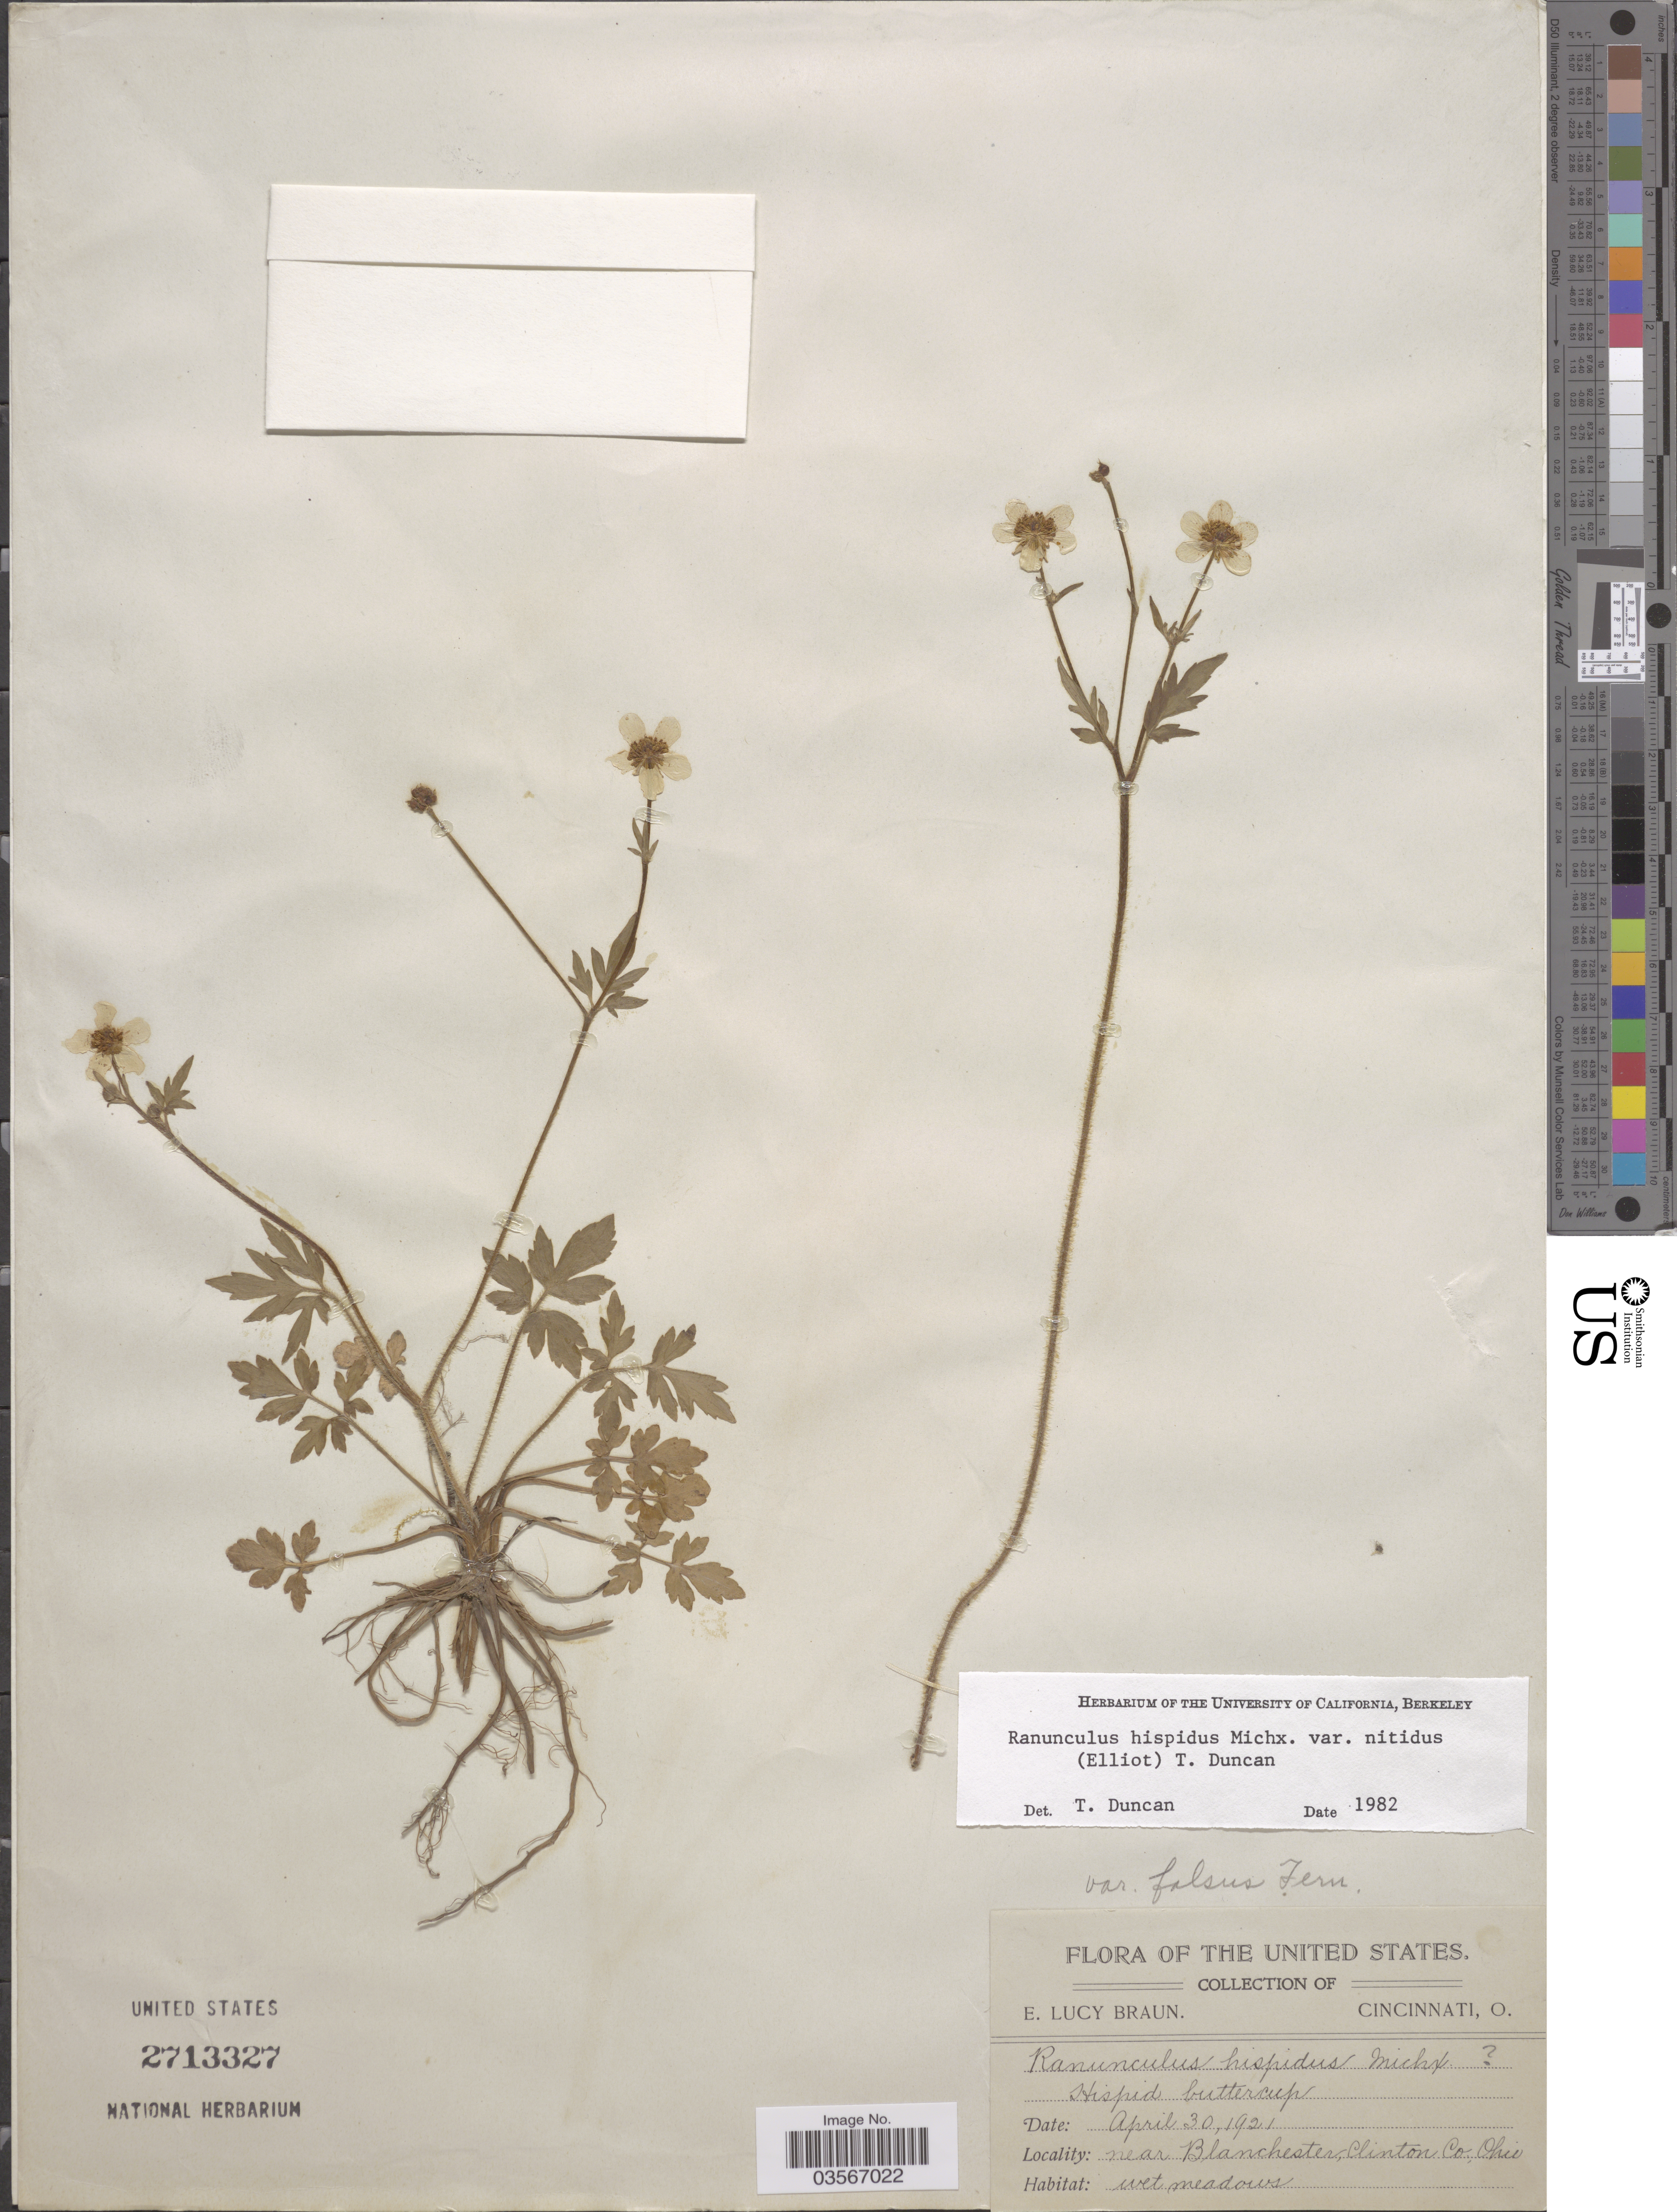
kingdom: Plantae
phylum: Tracheophyta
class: Magnoliopsida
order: Ranunculales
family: Ranunculaceae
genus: Ranunculus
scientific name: Ranunculus hispidus var. nitidus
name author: (Chapm.) T. Duncan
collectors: E. L. Braun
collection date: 1921-04-30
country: United States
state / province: Ohio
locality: Near Blachester, Clinton Co.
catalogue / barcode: US 2713327